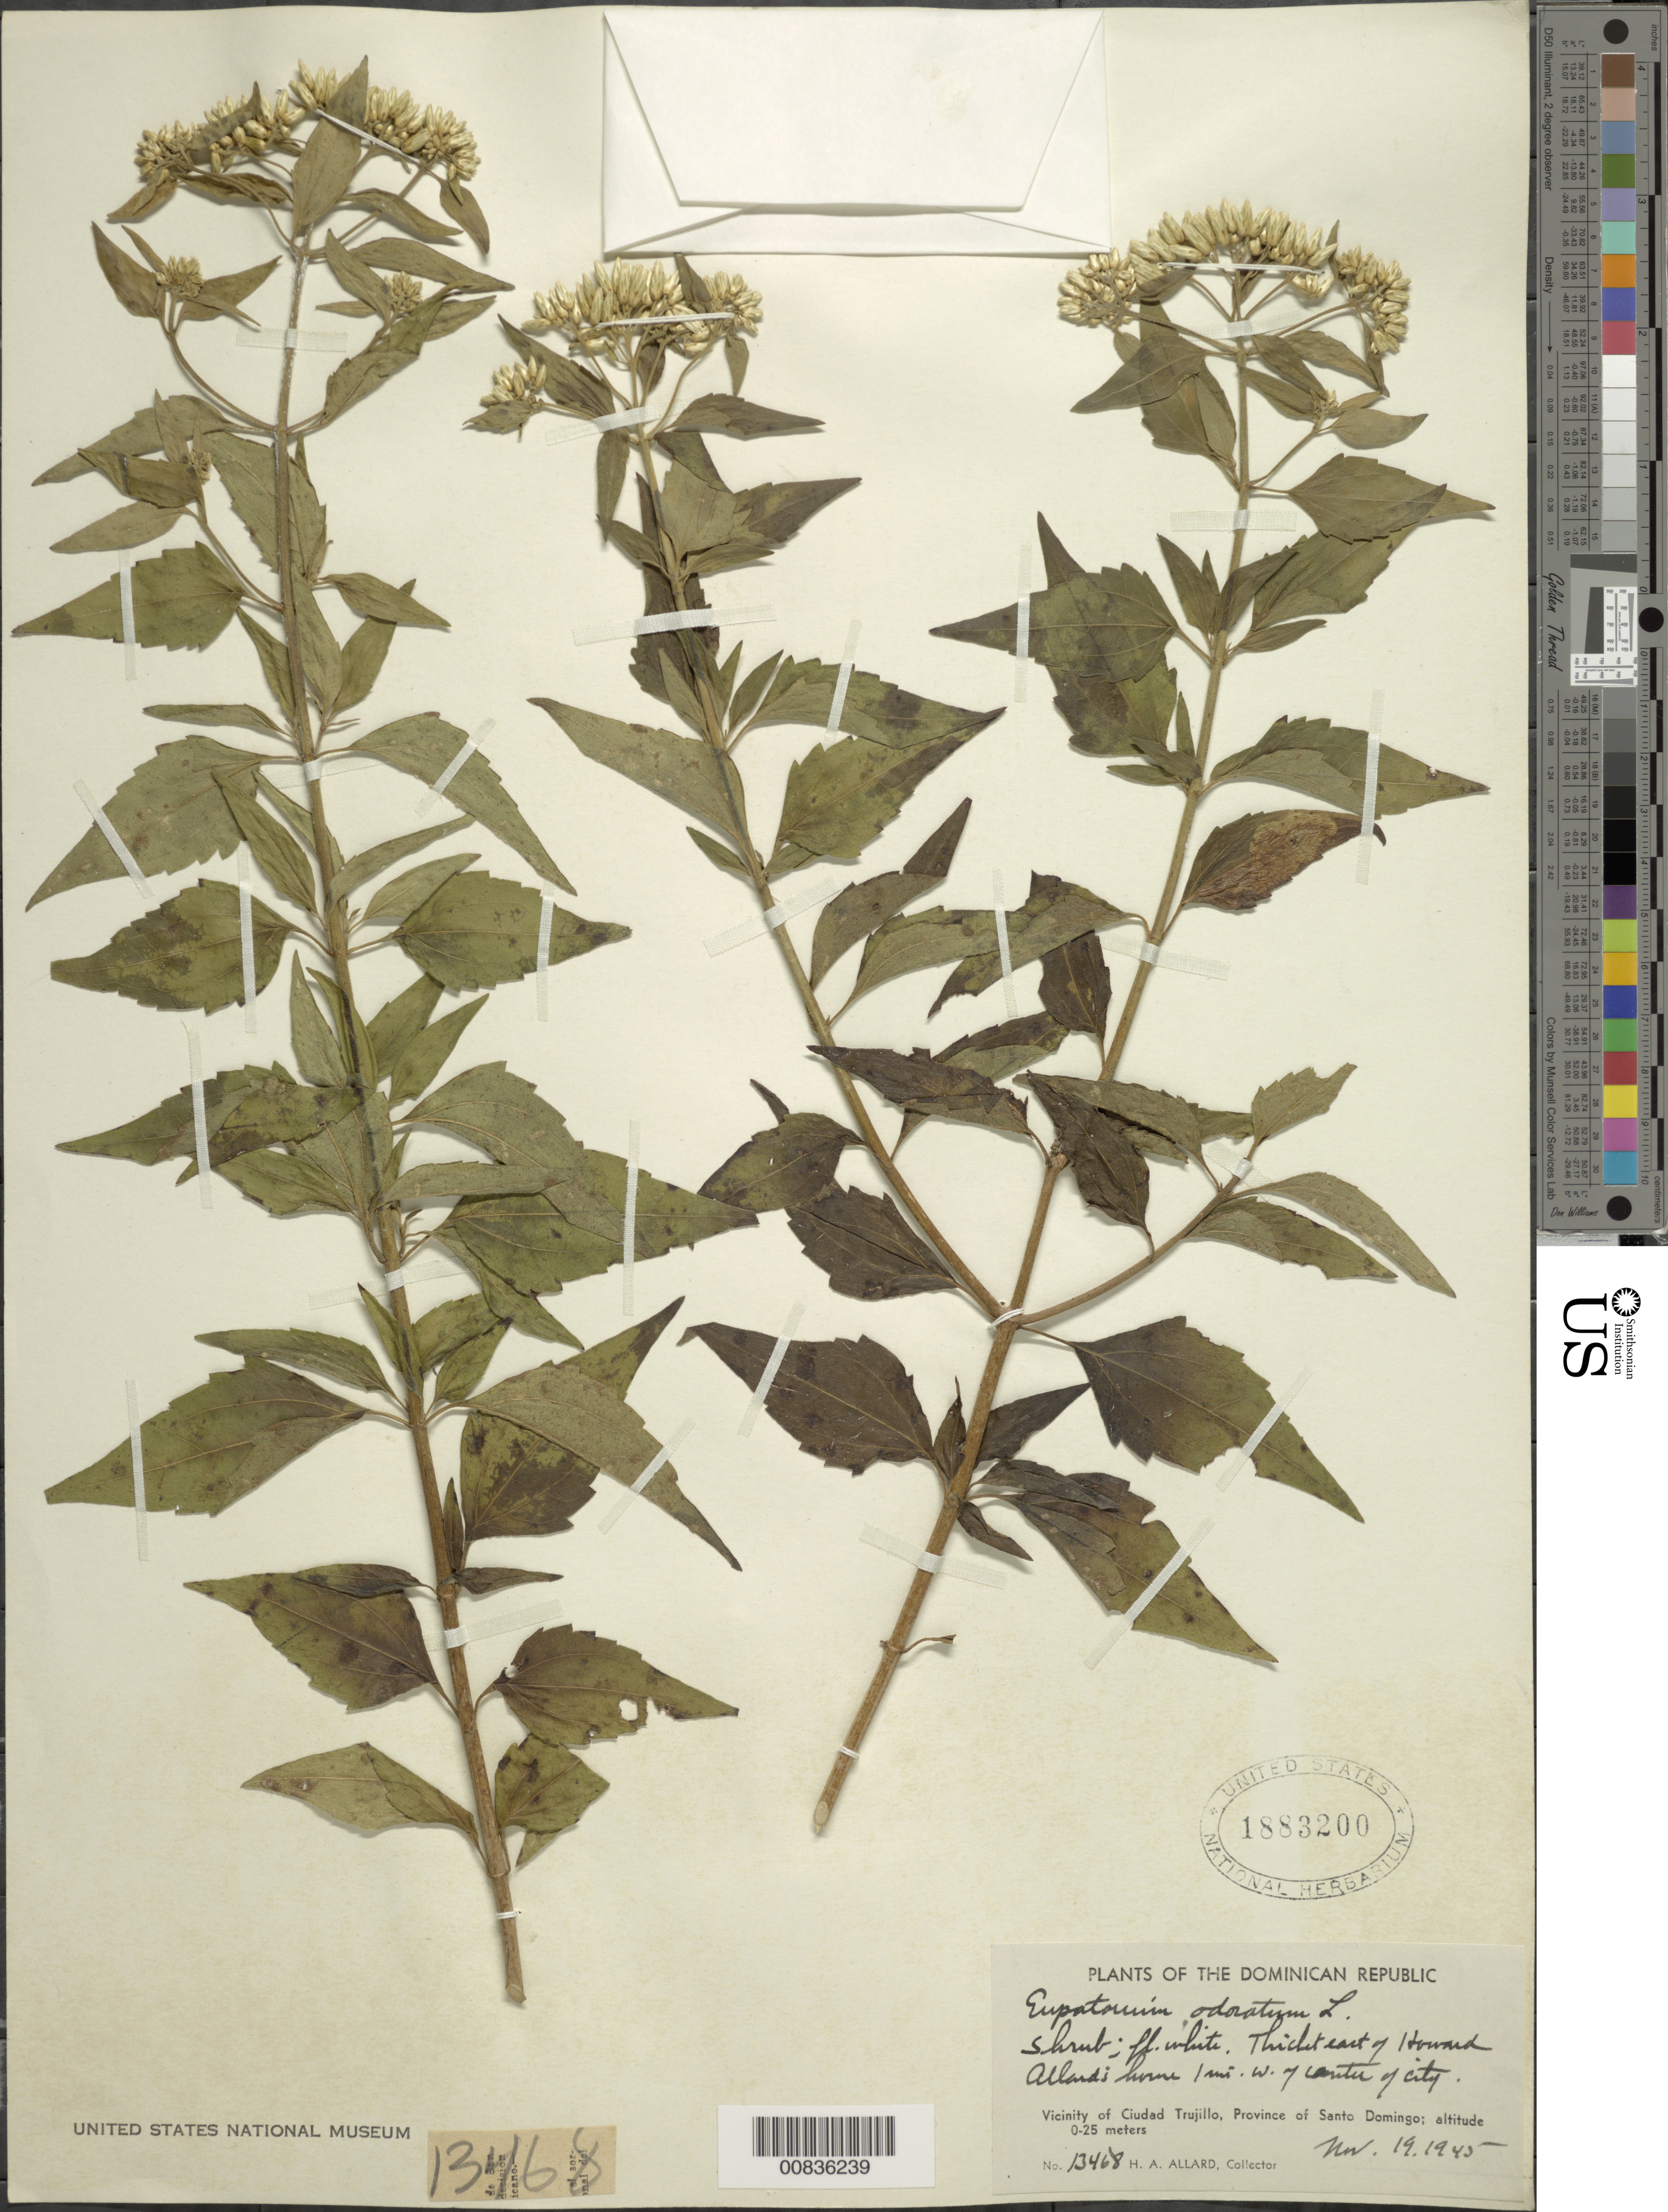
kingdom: Plantae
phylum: Tracheophyta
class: Magnoliopsida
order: Asterales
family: Asteraceae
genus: Chromolaena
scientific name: Chromolaena odorata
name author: (L.) R.M. King & H. Rob.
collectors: H. A. Allard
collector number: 13468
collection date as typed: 19 Nov 1945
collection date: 1945-11-19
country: Dominican Republic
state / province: Distrito Nacional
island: Hispaniola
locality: Vicinity of Santo Domingo City, E of Howard Allard's home, 1 mile W of center of city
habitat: Thicket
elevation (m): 0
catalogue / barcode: US 1883200